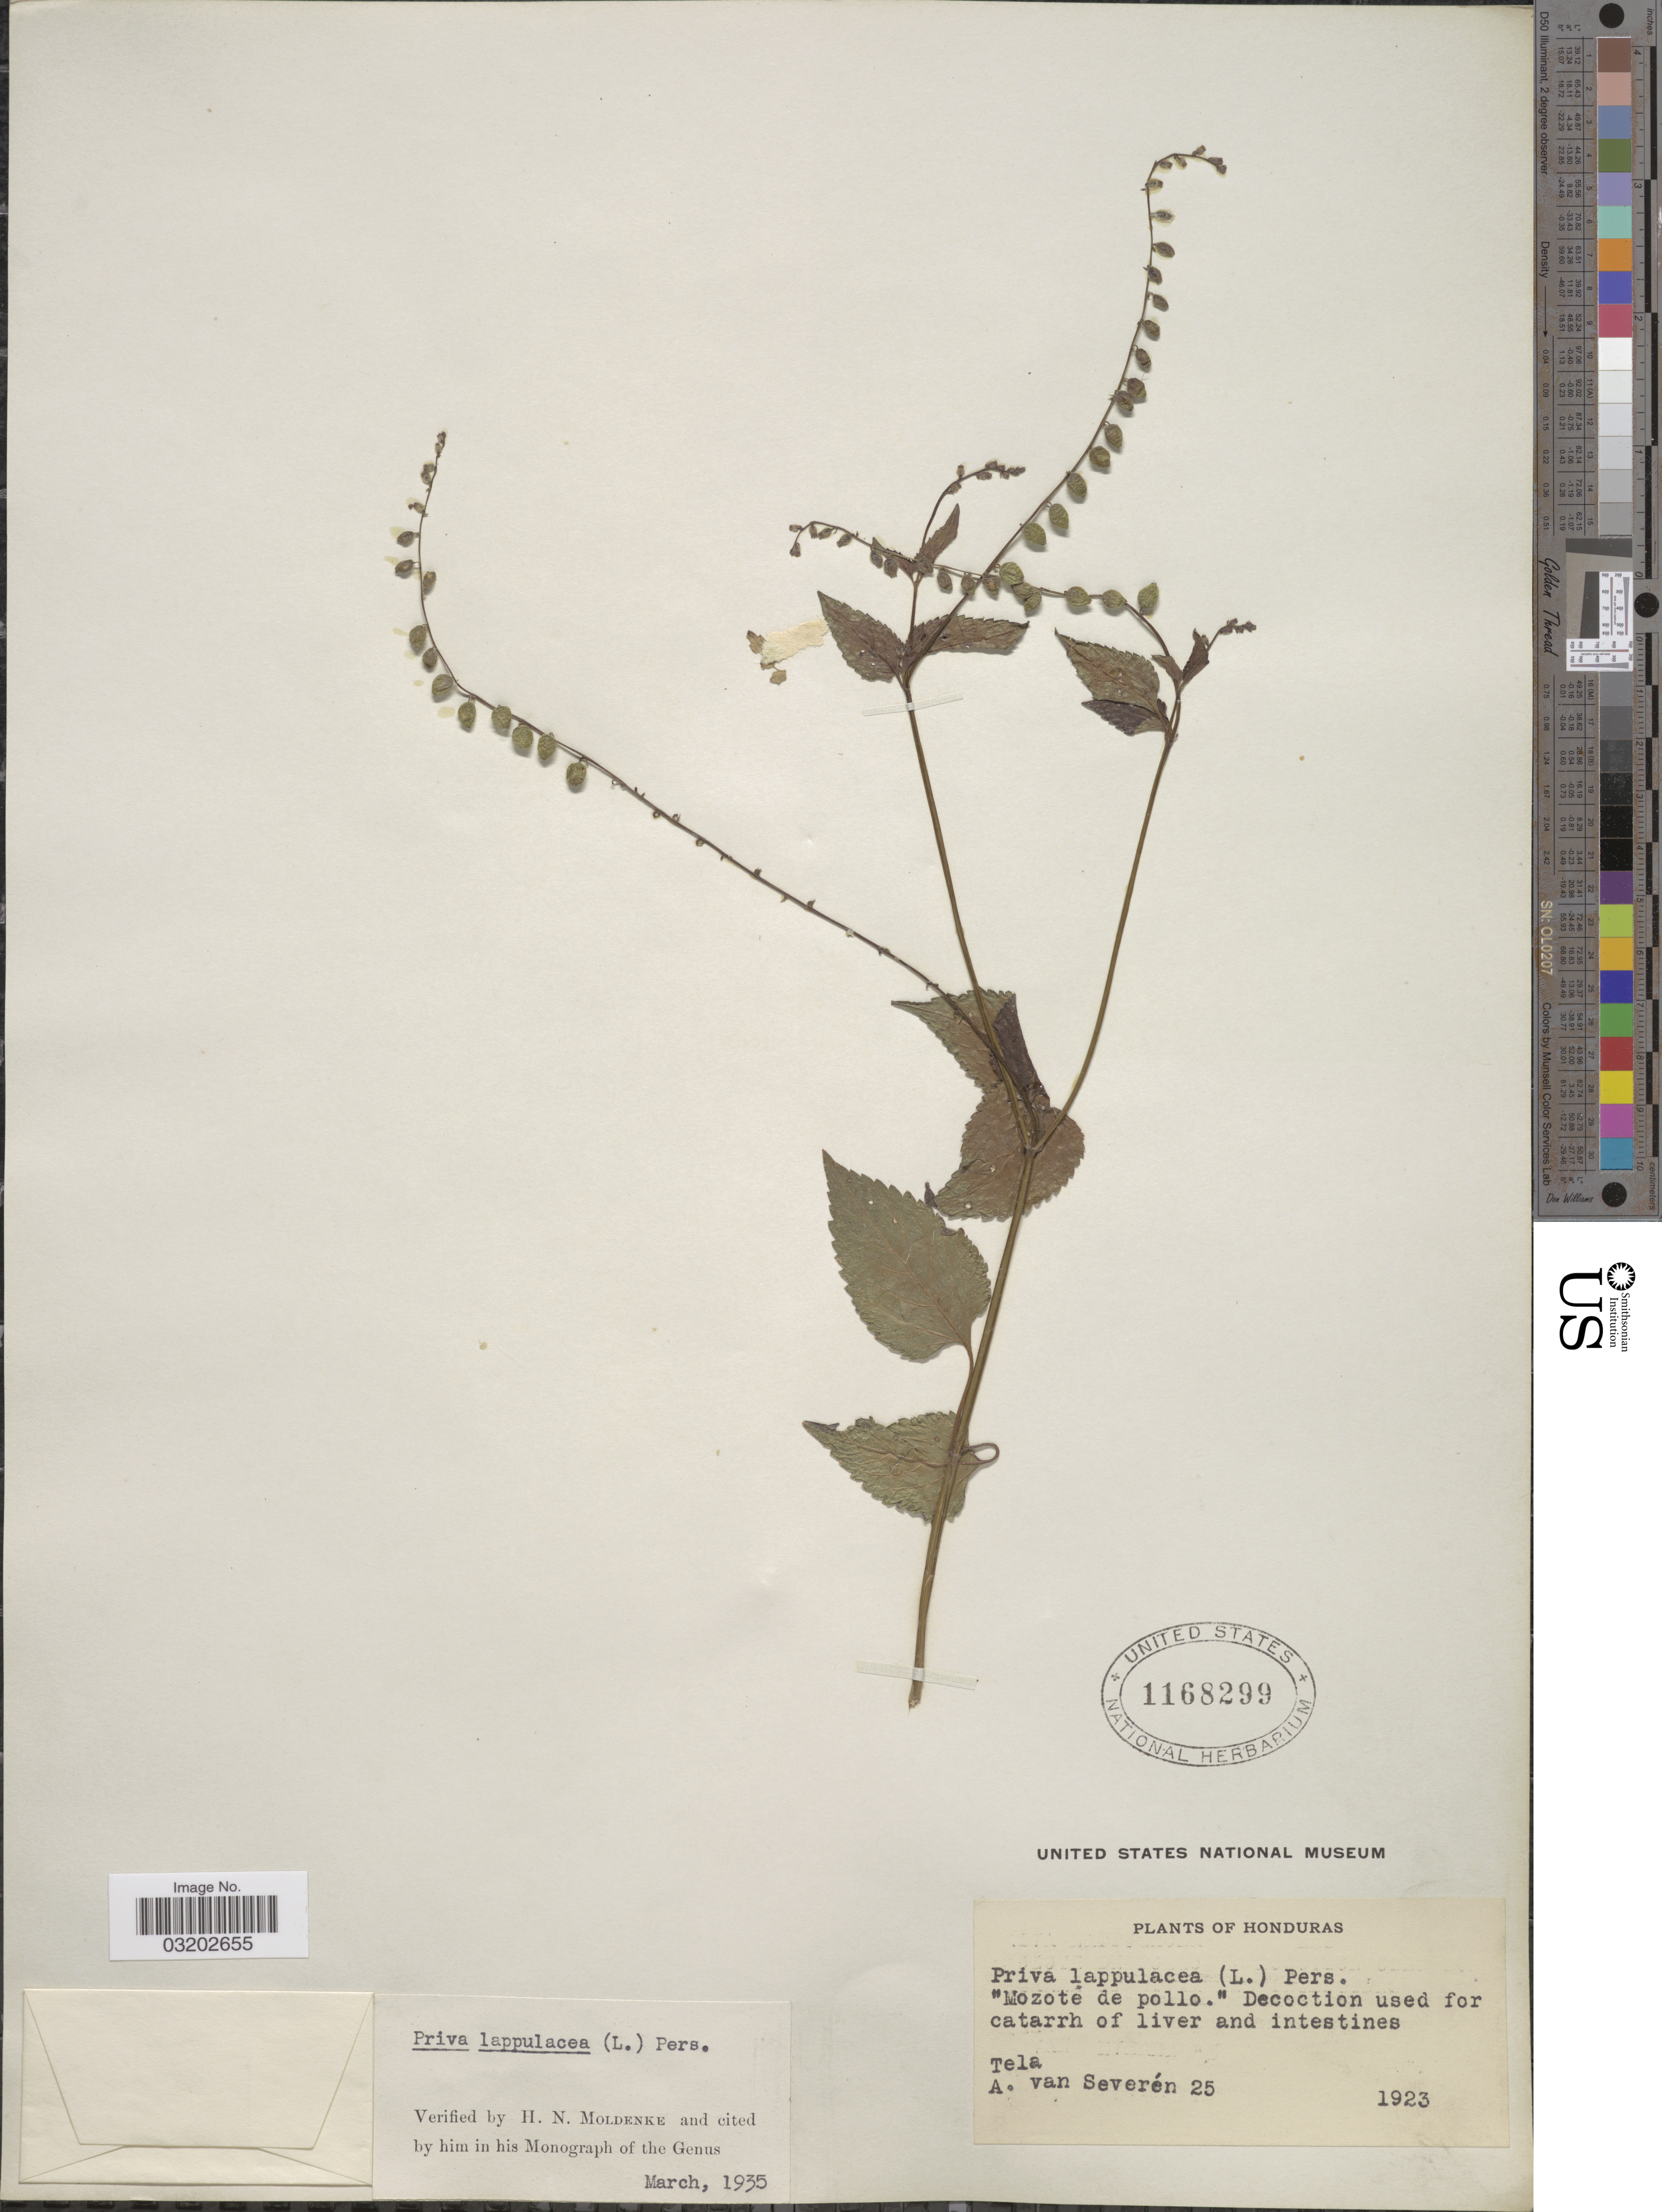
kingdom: Plantae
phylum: Tracheophyta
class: Magnoliopsida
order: Lamiales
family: Verbenaceae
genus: Priva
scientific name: Priva lappulacea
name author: (L.) Pers.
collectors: A. Van Severen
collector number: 25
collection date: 1923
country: Honduras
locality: Tela.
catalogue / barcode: US 1168299